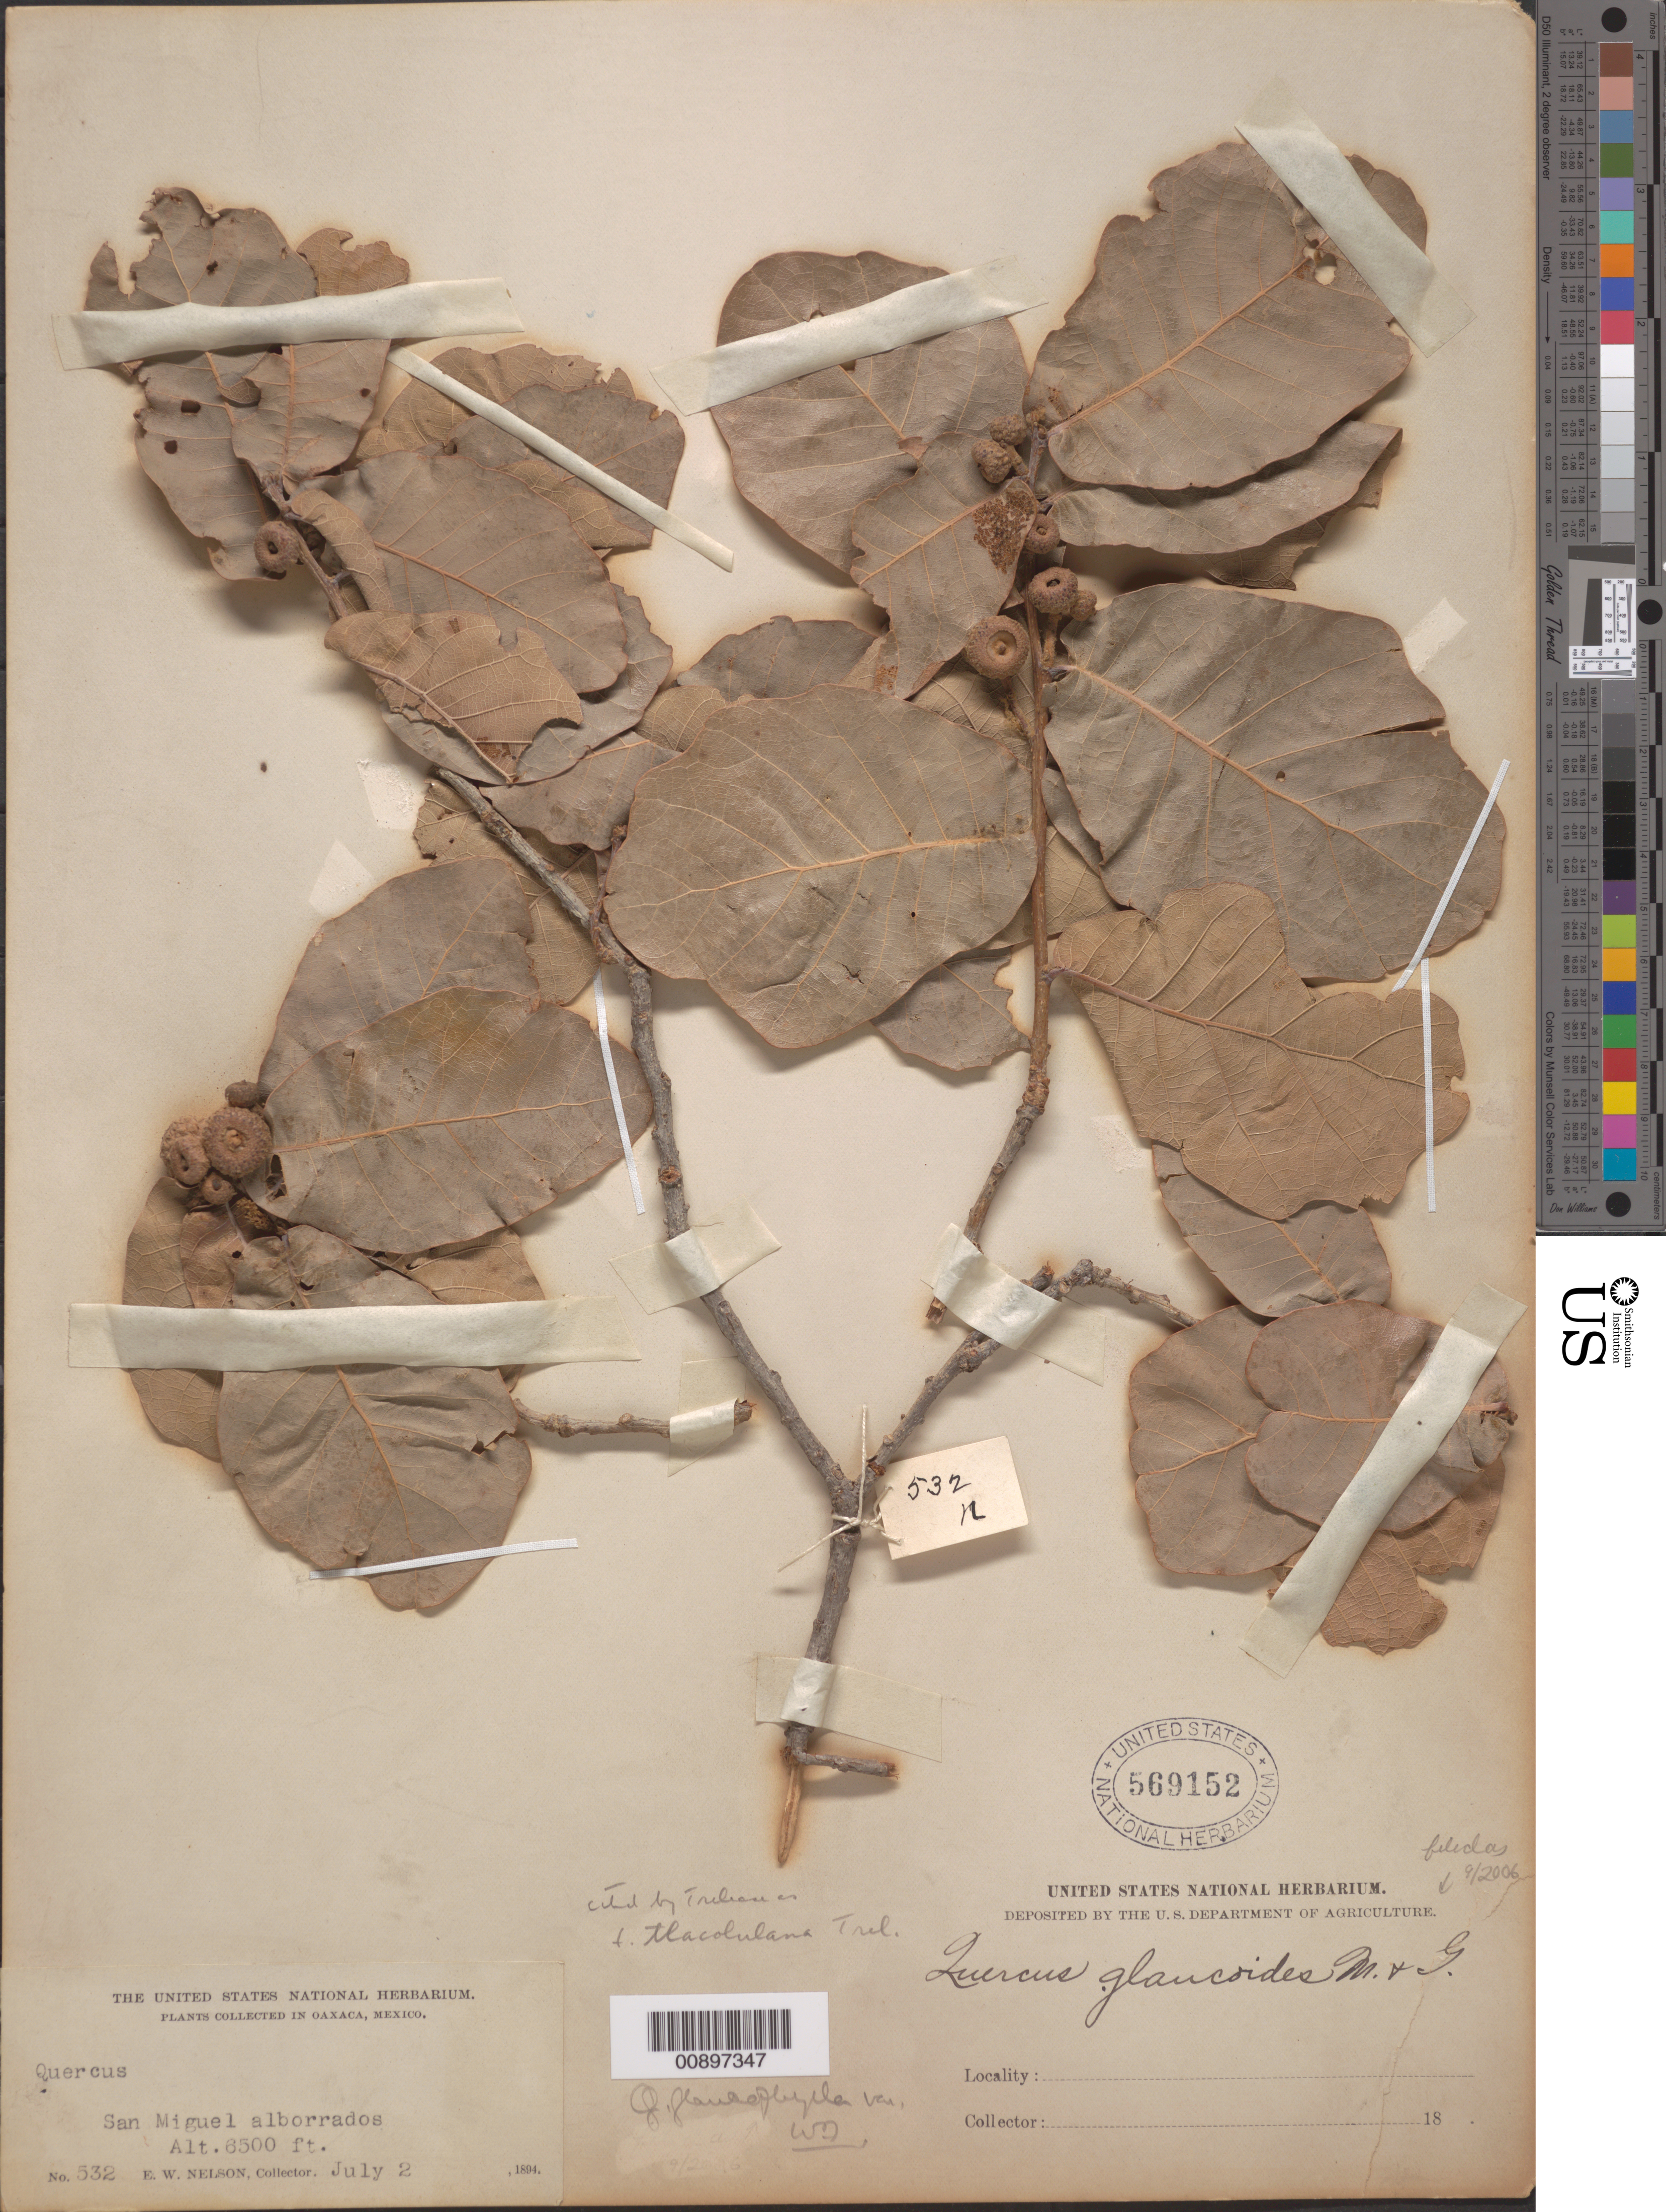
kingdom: Plantae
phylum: Tracheophyta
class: Magnoliopsida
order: Fagales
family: Fagaceae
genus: Quercus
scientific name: Quercus glaucoides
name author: M. Martens & Galeotti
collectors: E. W. Nelson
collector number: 532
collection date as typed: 02 Jul 1894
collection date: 1894-07-02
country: Mexico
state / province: Oaxaca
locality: San Miguel Alborrados, Oaxaca.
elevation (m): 1981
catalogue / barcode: US 569152